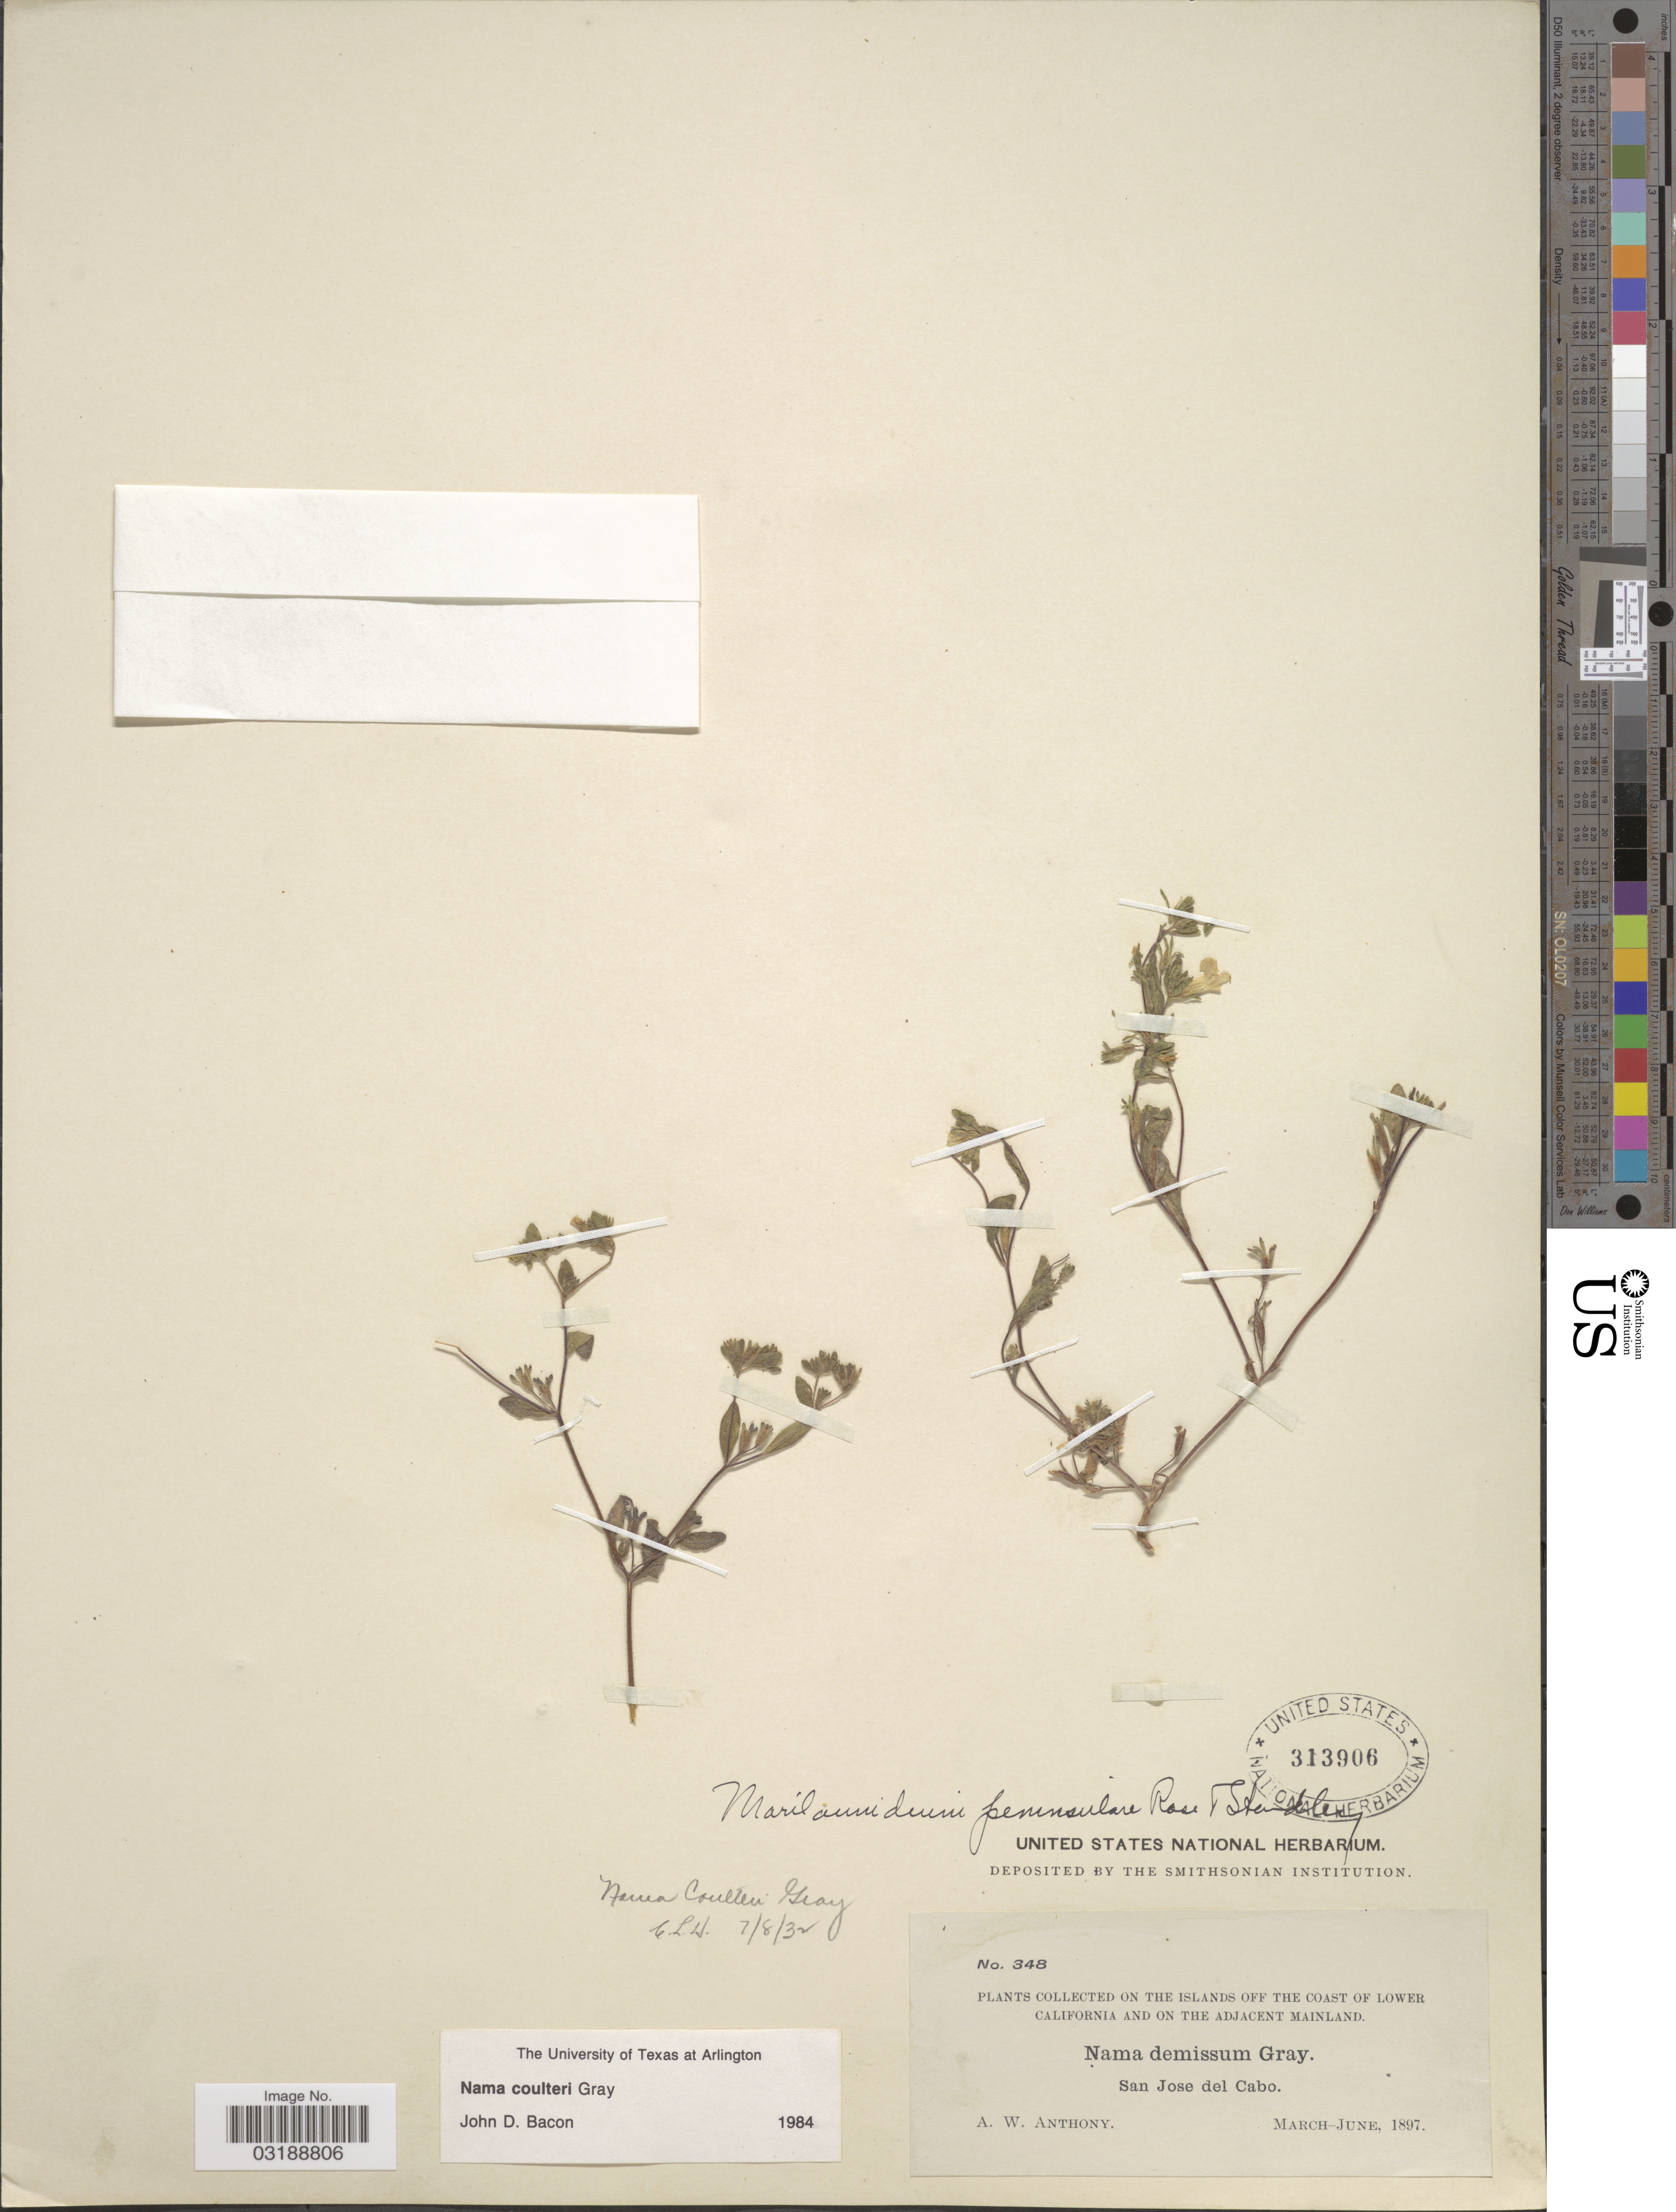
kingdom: Plantae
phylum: Tracheophyta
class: Magnoliopsida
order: Boraginales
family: Namaceae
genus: Nama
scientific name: Nama coulteri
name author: A. Gray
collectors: A. W. Anthony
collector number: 348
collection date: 1897-03/1897-06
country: Mexico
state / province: Baja California Sur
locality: Collected on the Islands off the Coast of Lower California and on the Adjacent Mainland. San Jose del Cabo.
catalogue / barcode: US 313906